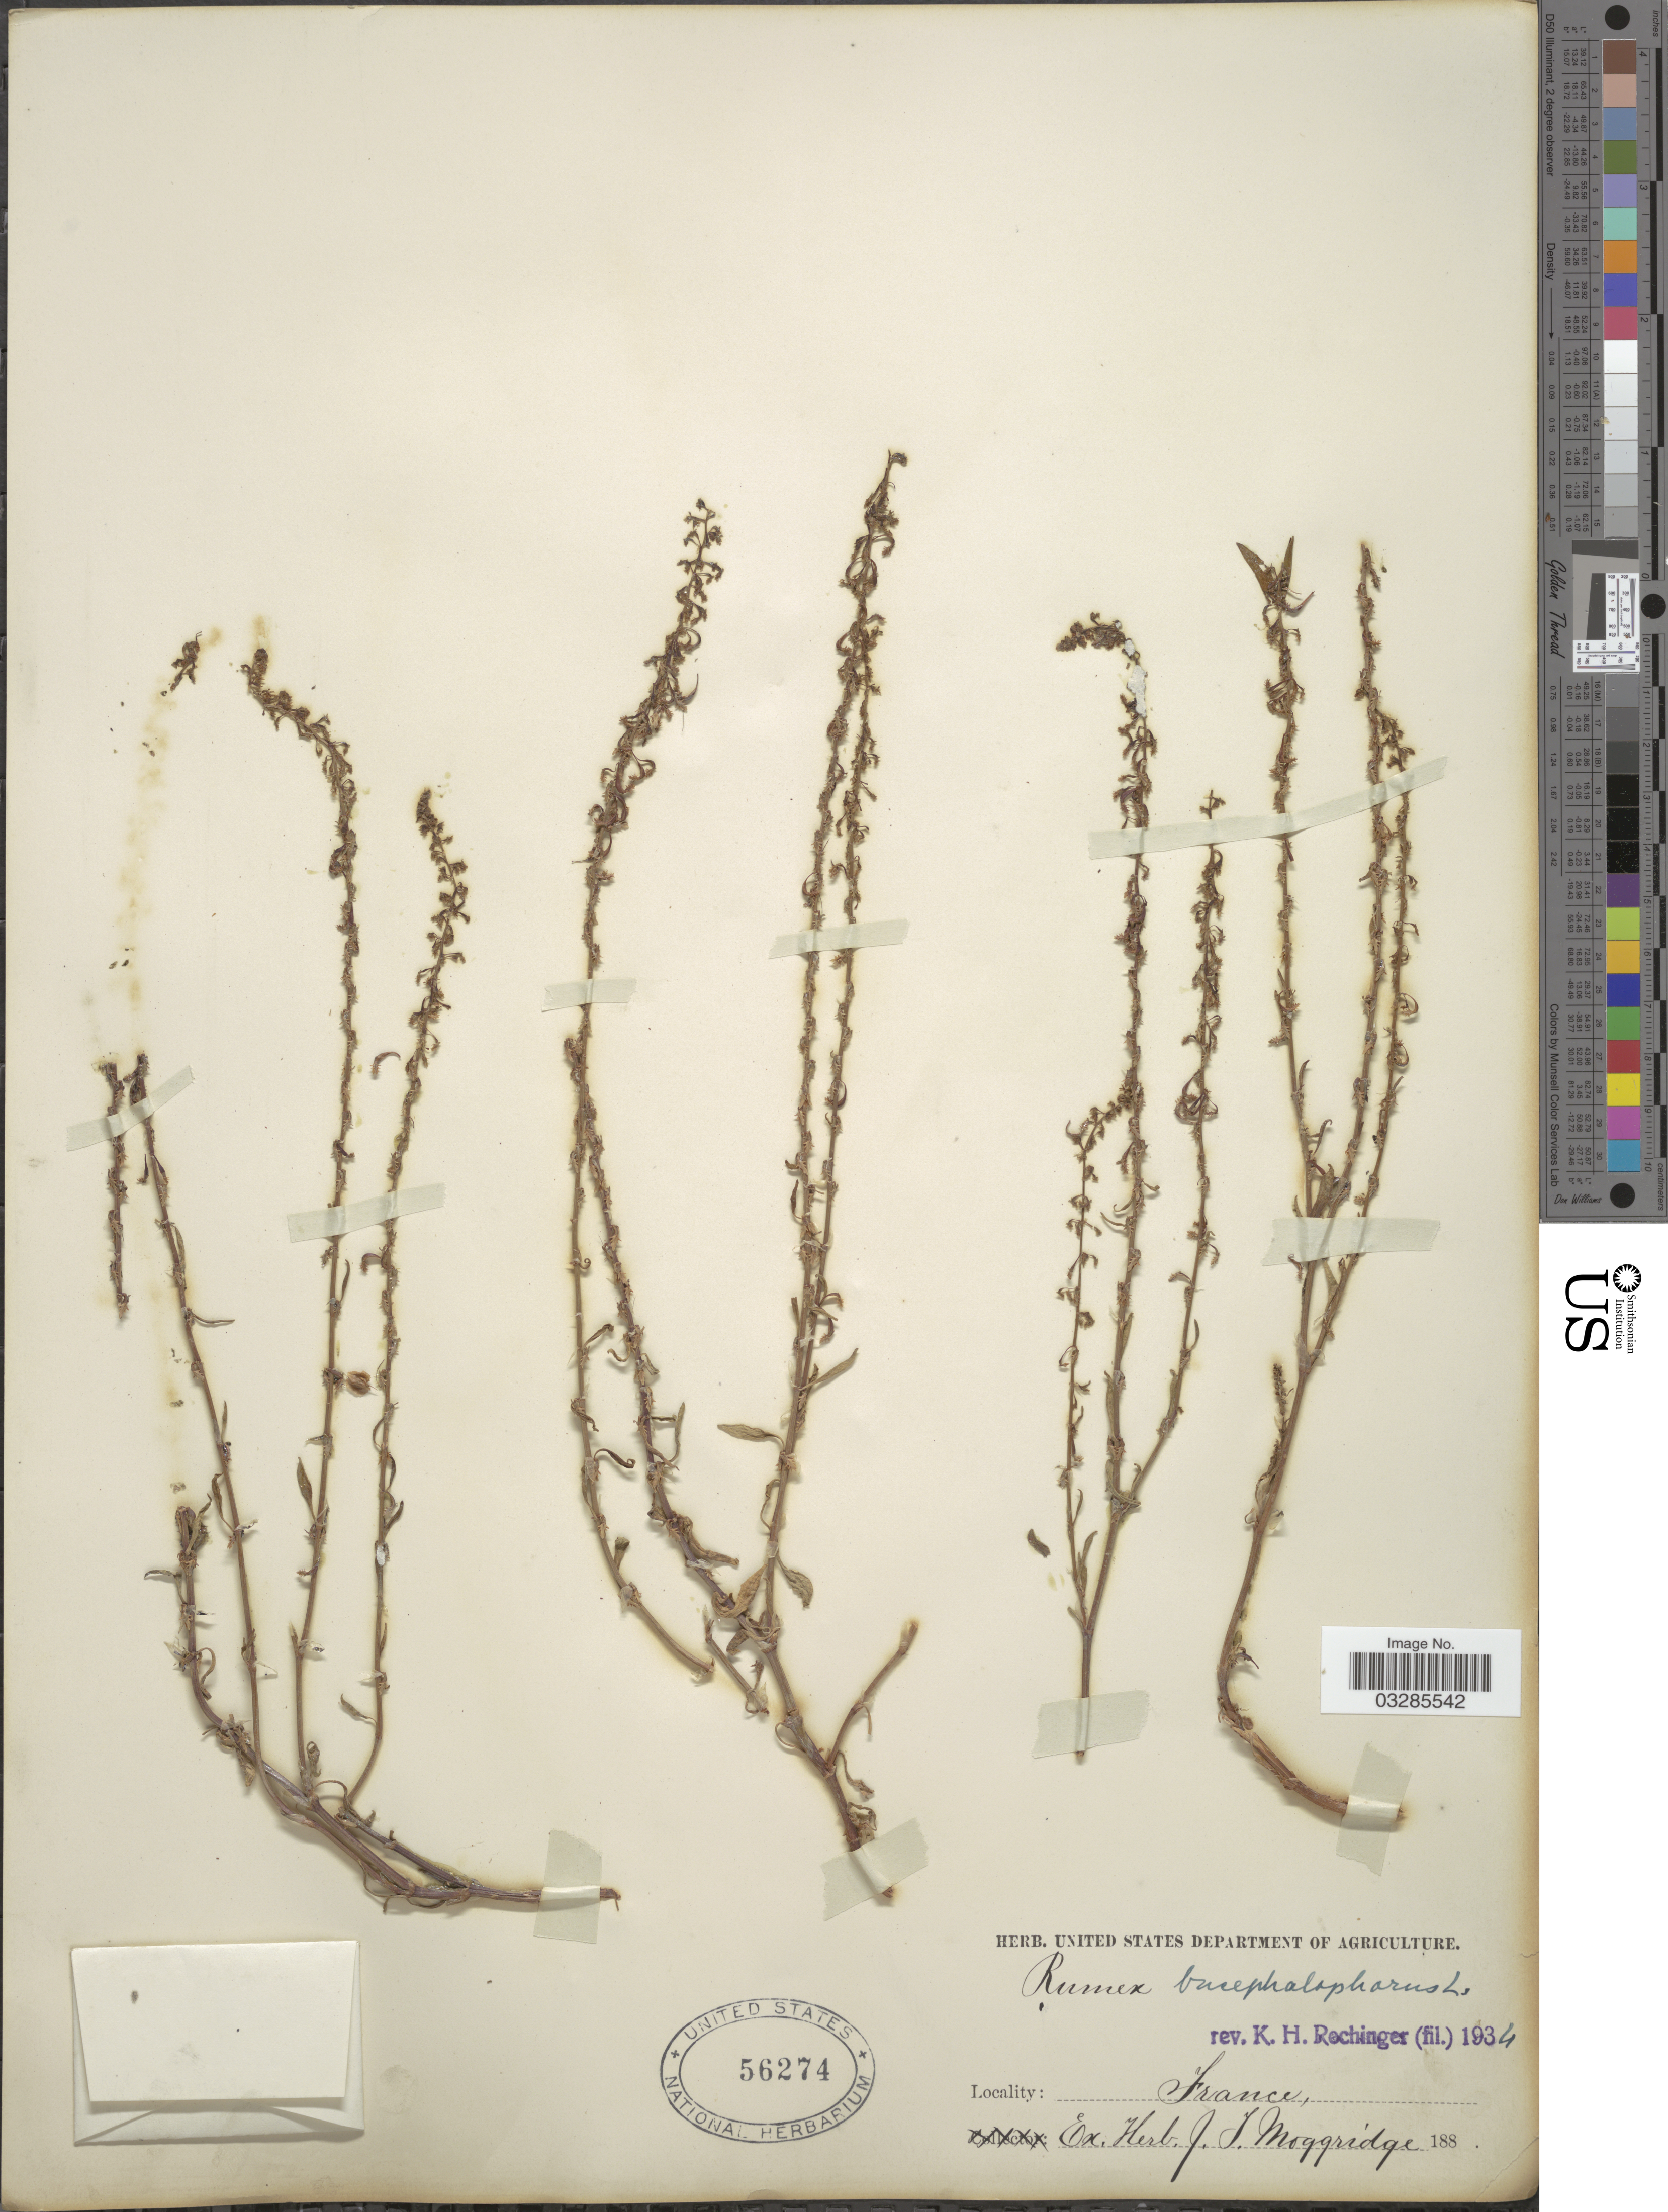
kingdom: Plantae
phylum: Tracheophyta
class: Magnoliopsida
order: Caryophyllales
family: Polygonaceae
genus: Rumex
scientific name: Rumex bucephalophorus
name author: L.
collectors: ex herb. J.T. Moggridge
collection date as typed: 188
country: France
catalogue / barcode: US 56274